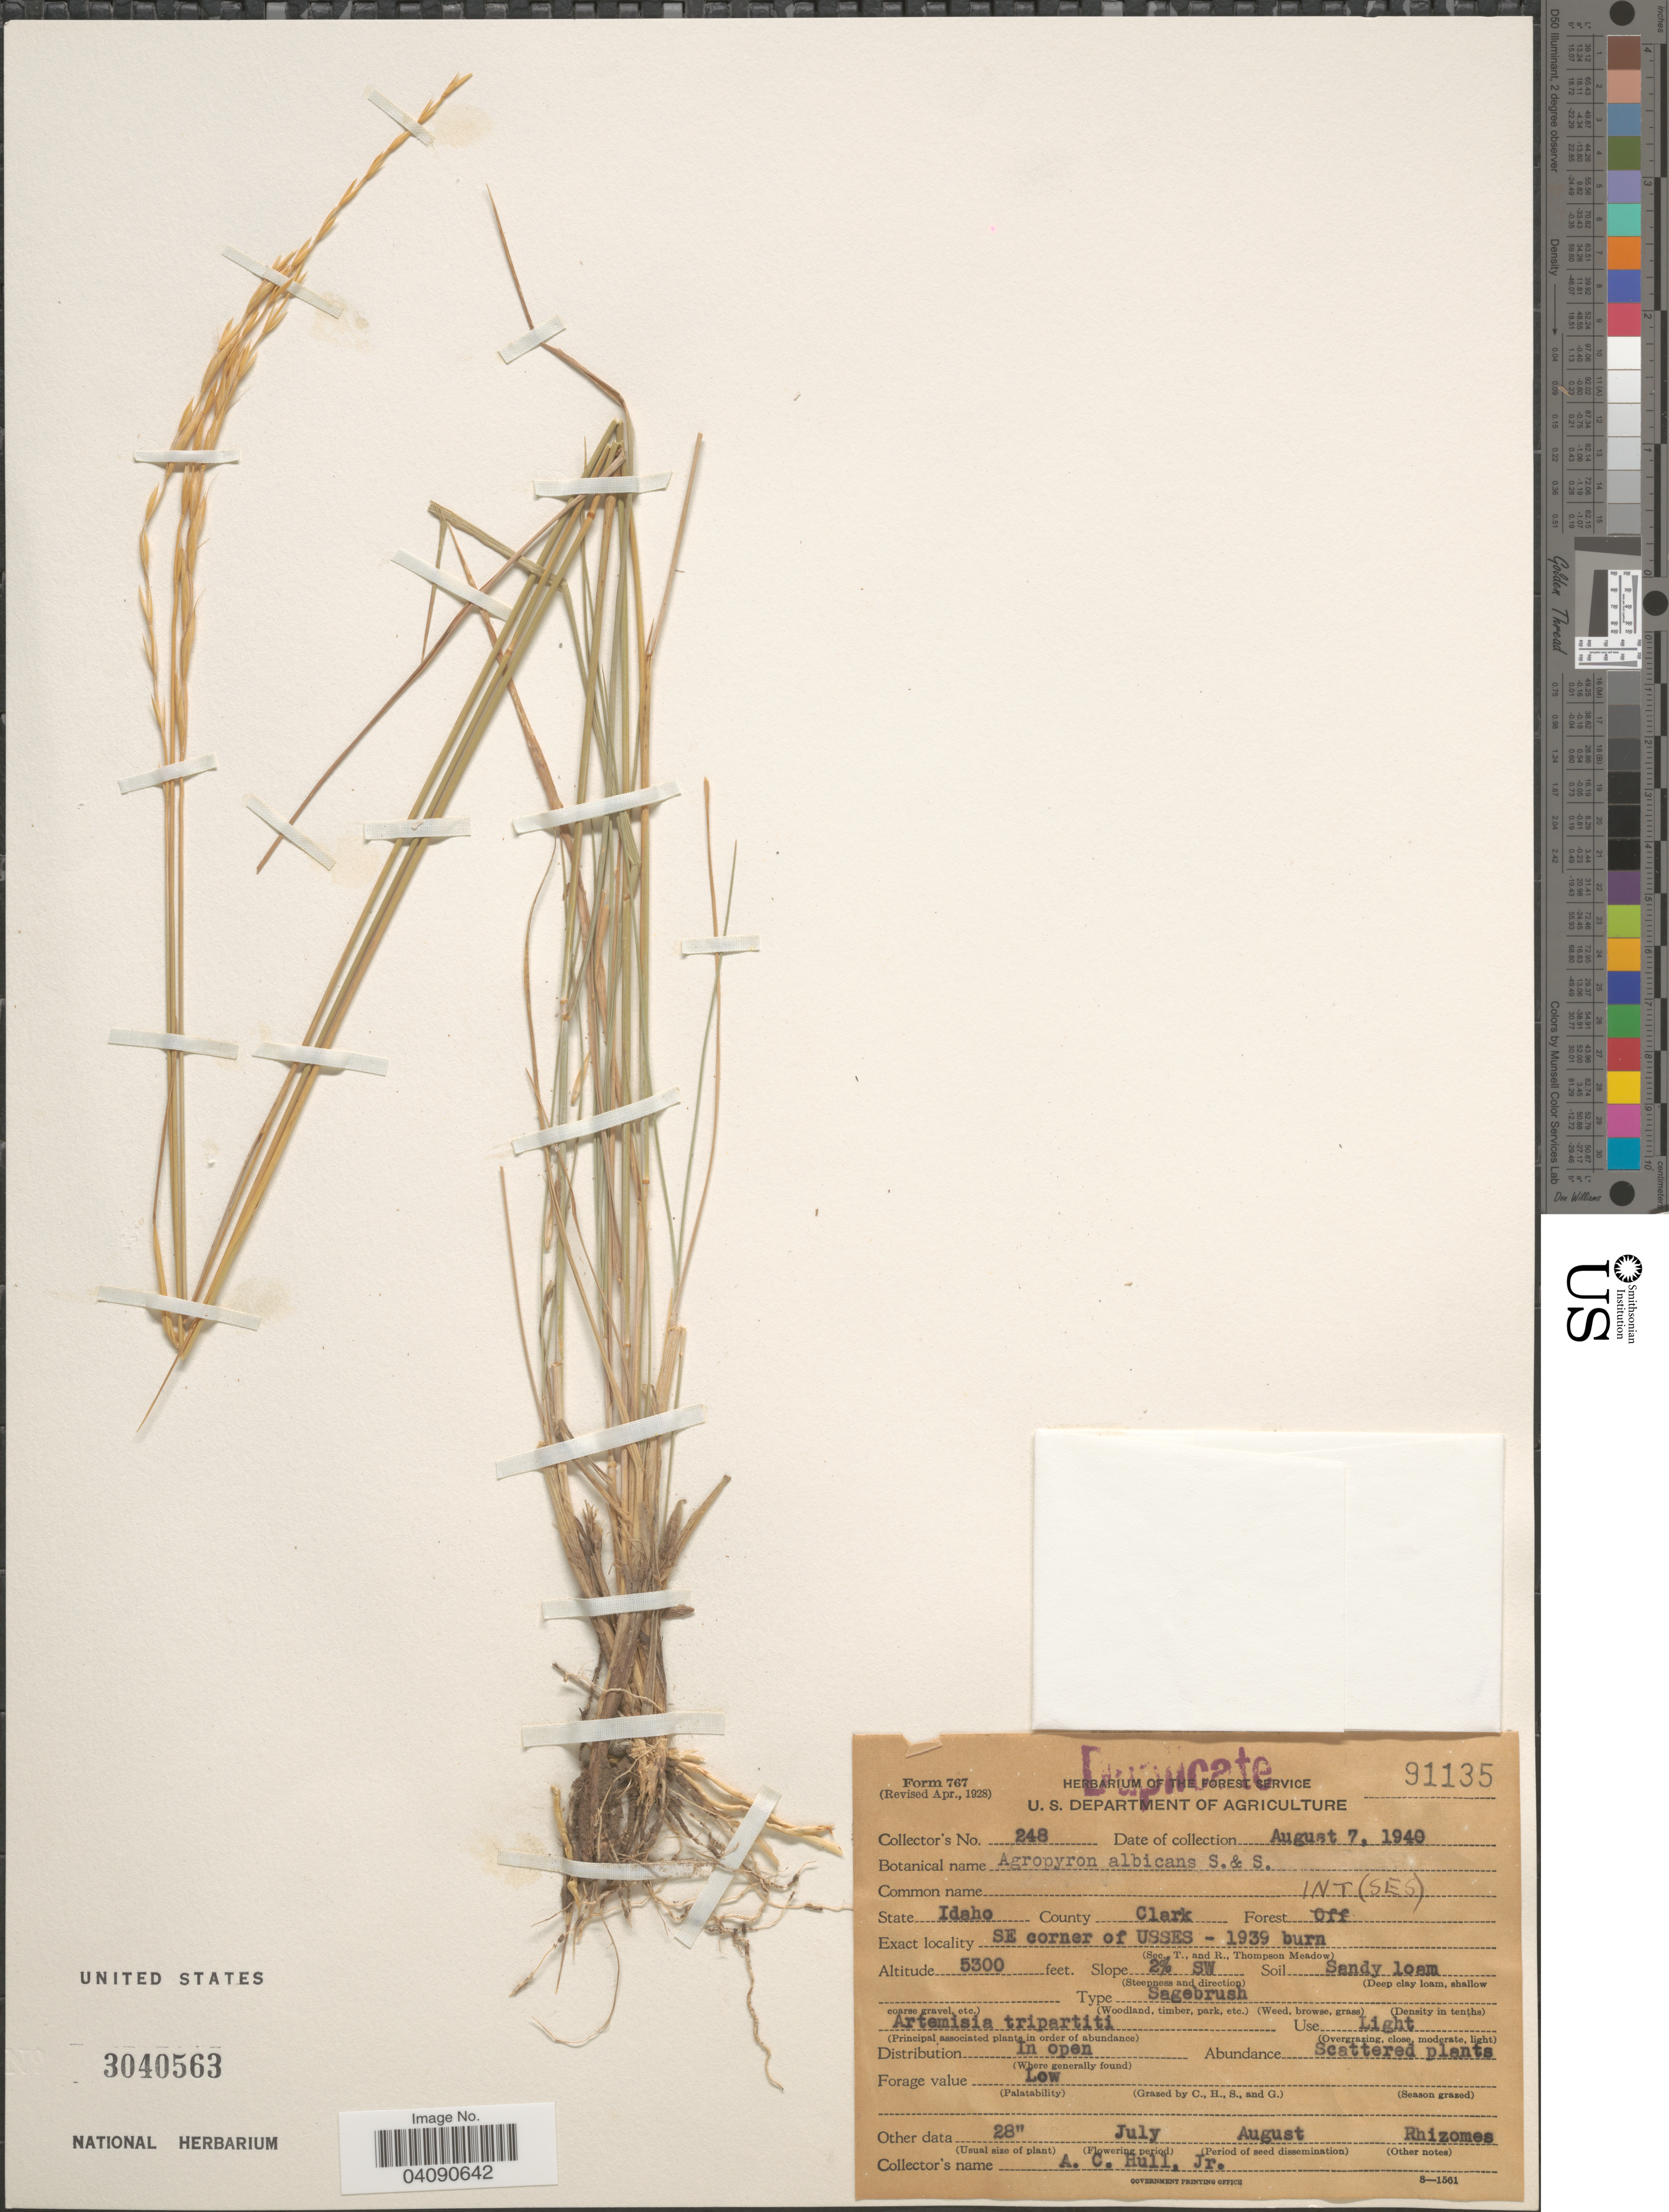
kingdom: Plantae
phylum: Tracheophyta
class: Liliopsida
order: Poales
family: Poaceae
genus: Elymus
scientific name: Elymus albicans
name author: (Scribn. & J.G. Sm.) Á. Löve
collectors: A. Hull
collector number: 248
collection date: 1940-08-07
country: United States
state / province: Idaho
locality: County Clark. SE Corner of USSES-1939 burn.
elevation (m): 1615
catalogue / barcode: US 3040563